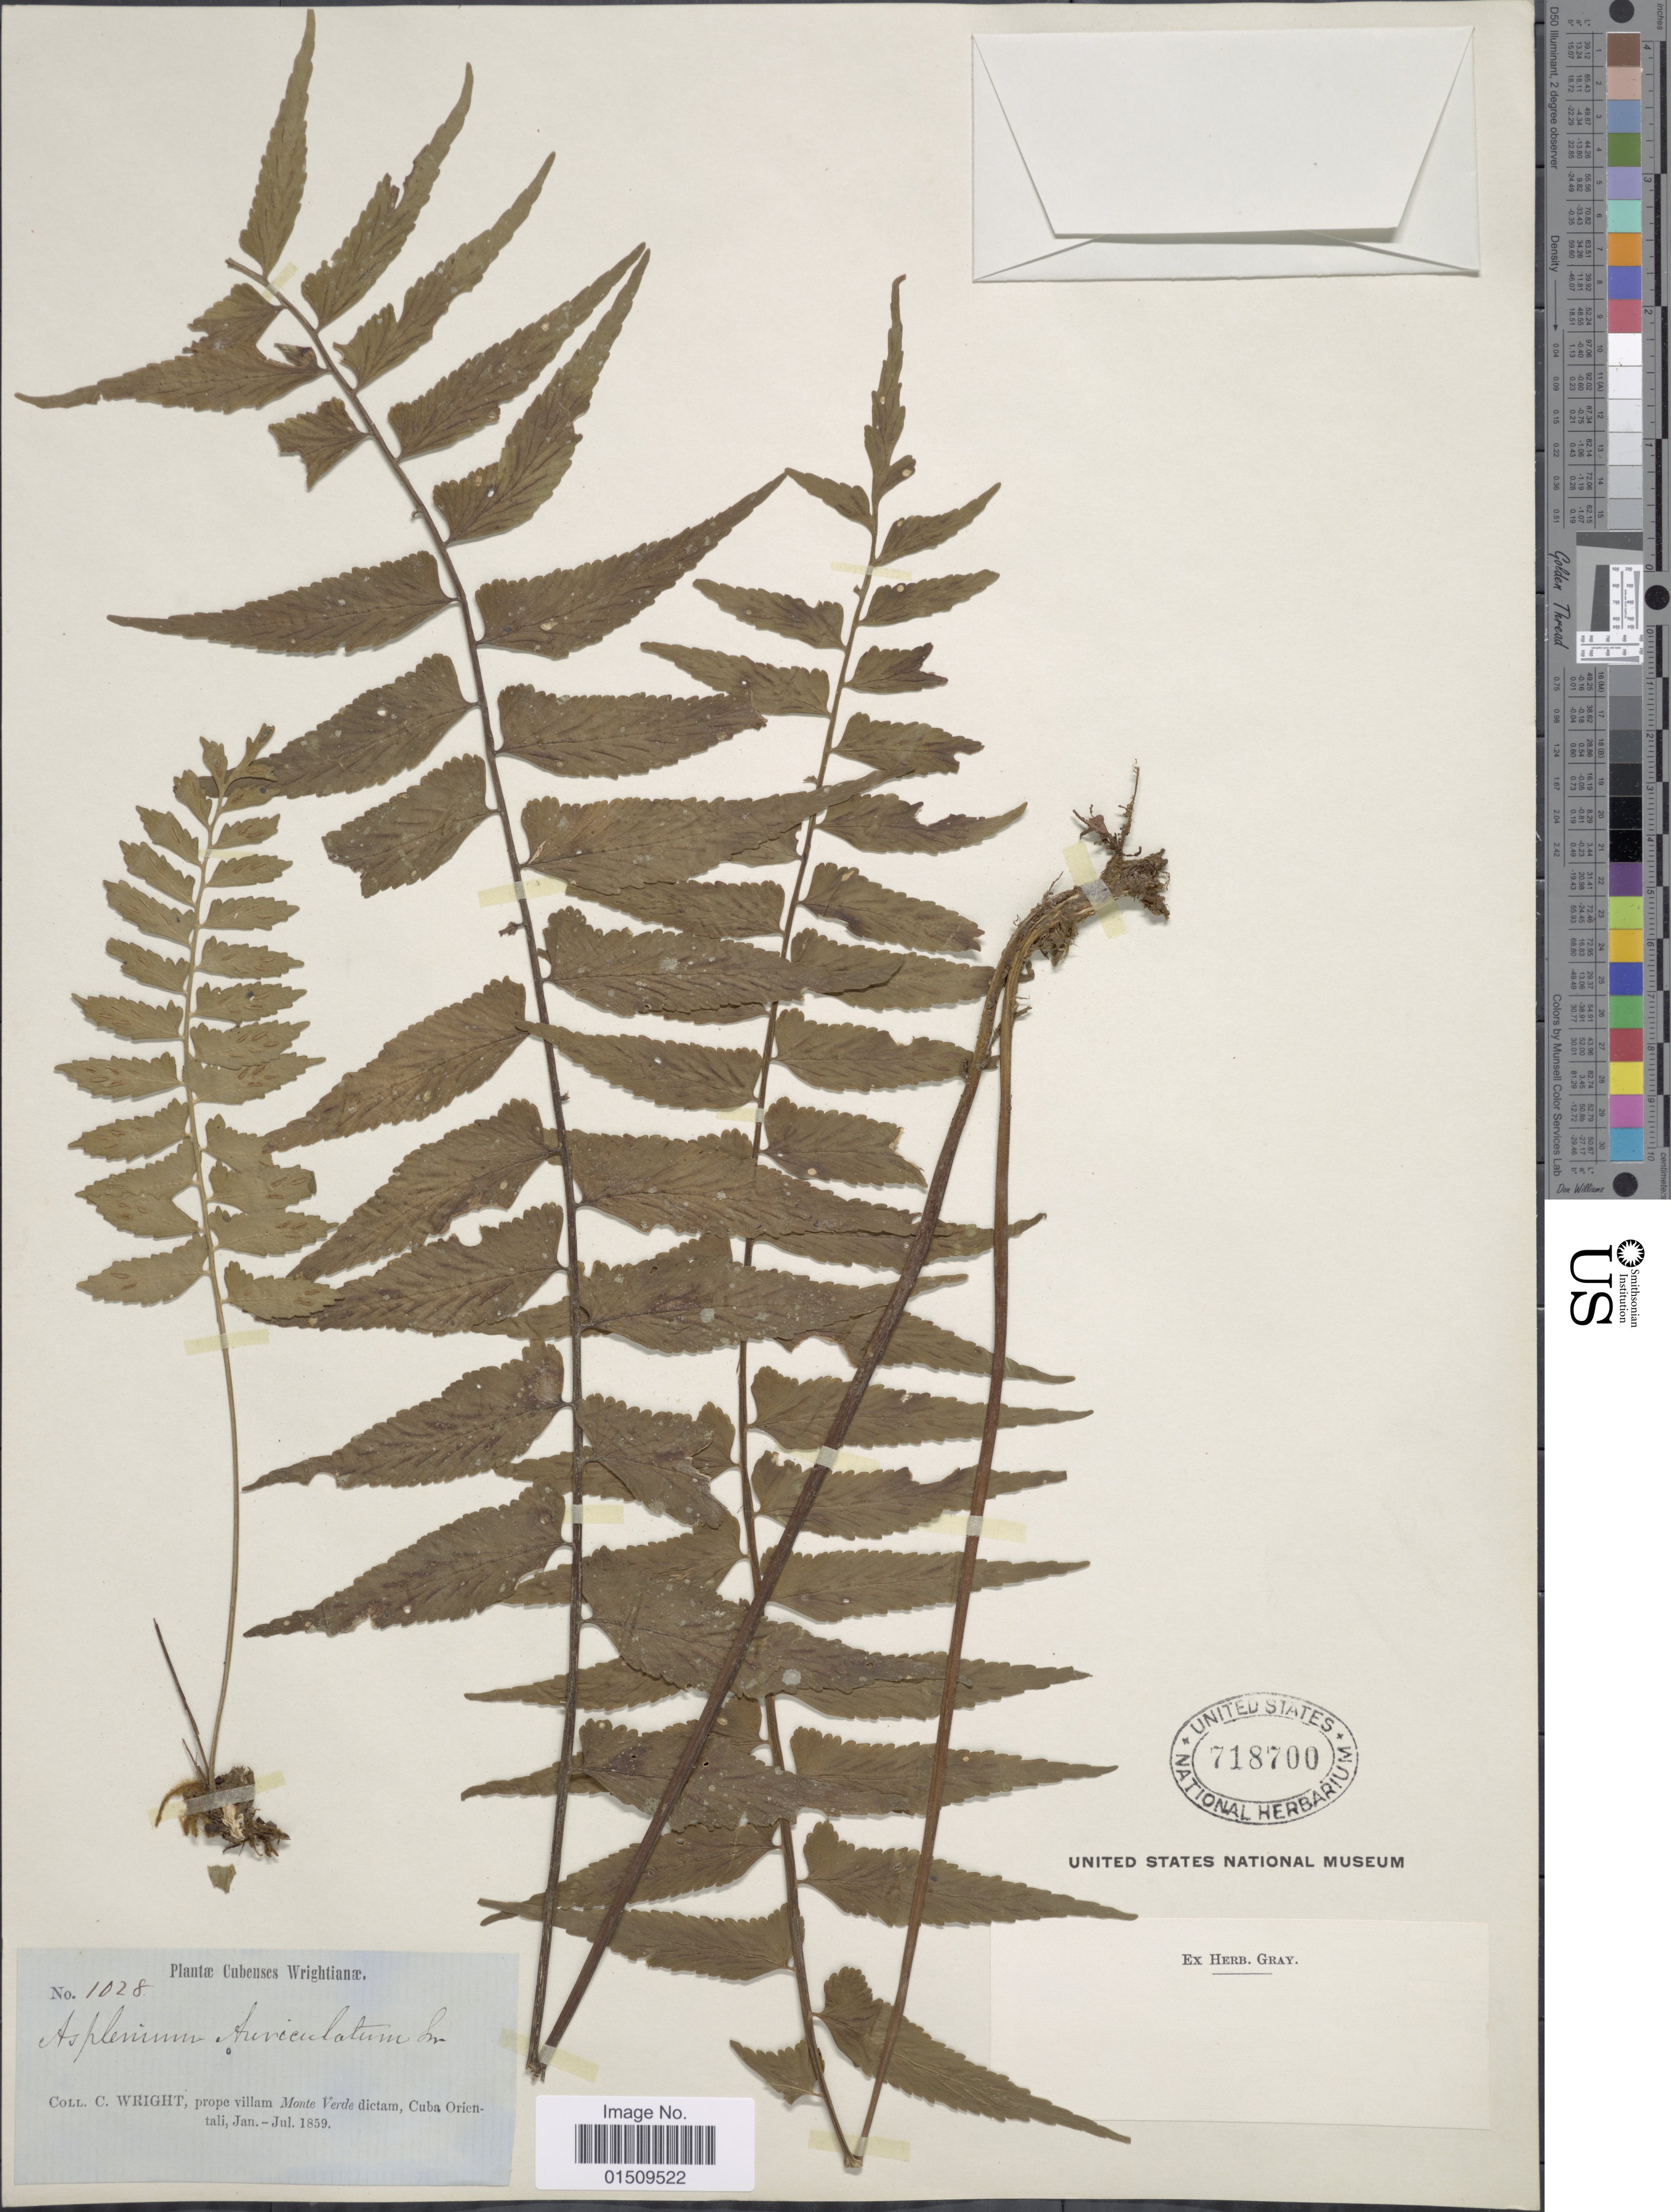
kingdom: Plantae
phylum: Tracheophyta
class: Polypodiopsida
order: Polypodiales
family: Aspleniaceae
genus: Asplenium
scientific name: Asplenium salicifolium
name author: L.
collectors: C. Wright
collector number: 1028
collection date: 1859-01/1859-07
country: Cuba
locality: Cubenses, prope villam Monte Verde dictam, Cuba,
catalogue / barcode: US 718700